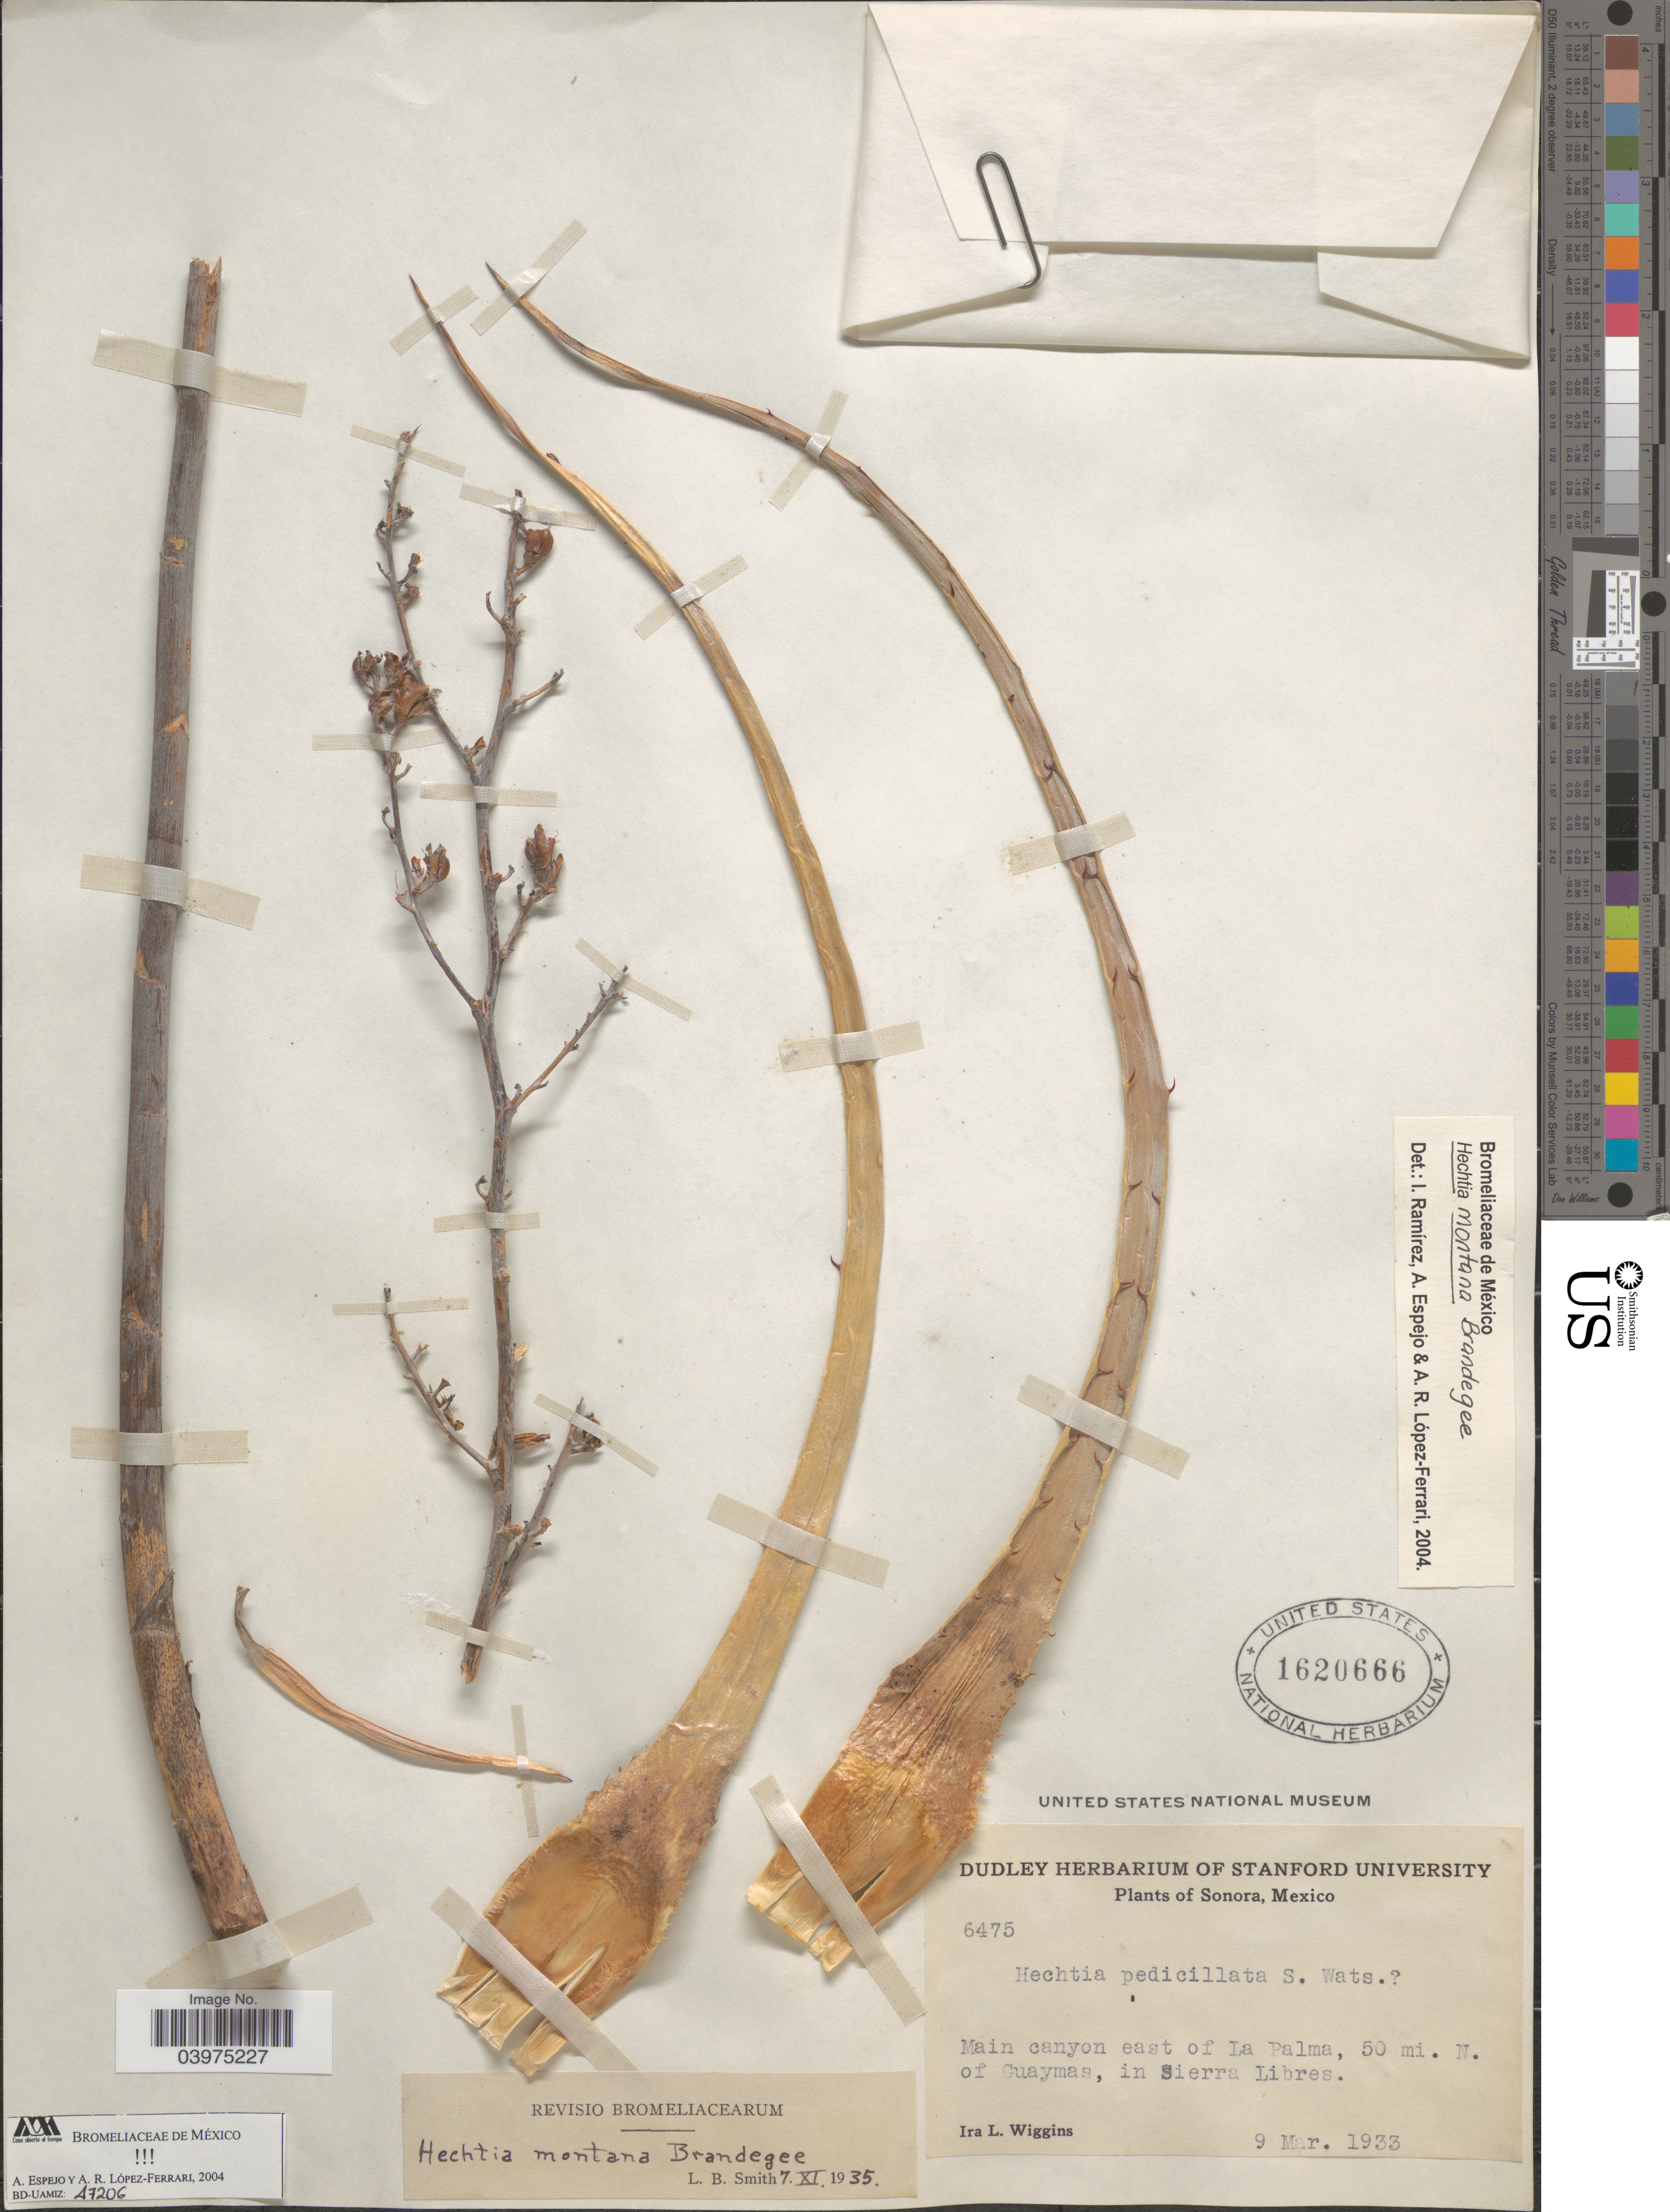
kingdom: Plantae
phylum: Tracheophyta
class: Liliopsida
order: Poales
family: Bromeliaceae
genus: Hechtia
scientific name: Hechtia montana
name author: Brandegee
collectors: I. L. Wiggins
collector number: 6475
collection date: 1933-03-09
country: Mexico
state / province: Sonora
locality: Main canyon east of La Palma, 50 mi. N. of Guaymas, in Sierra Libres.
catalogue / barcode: US 1620666